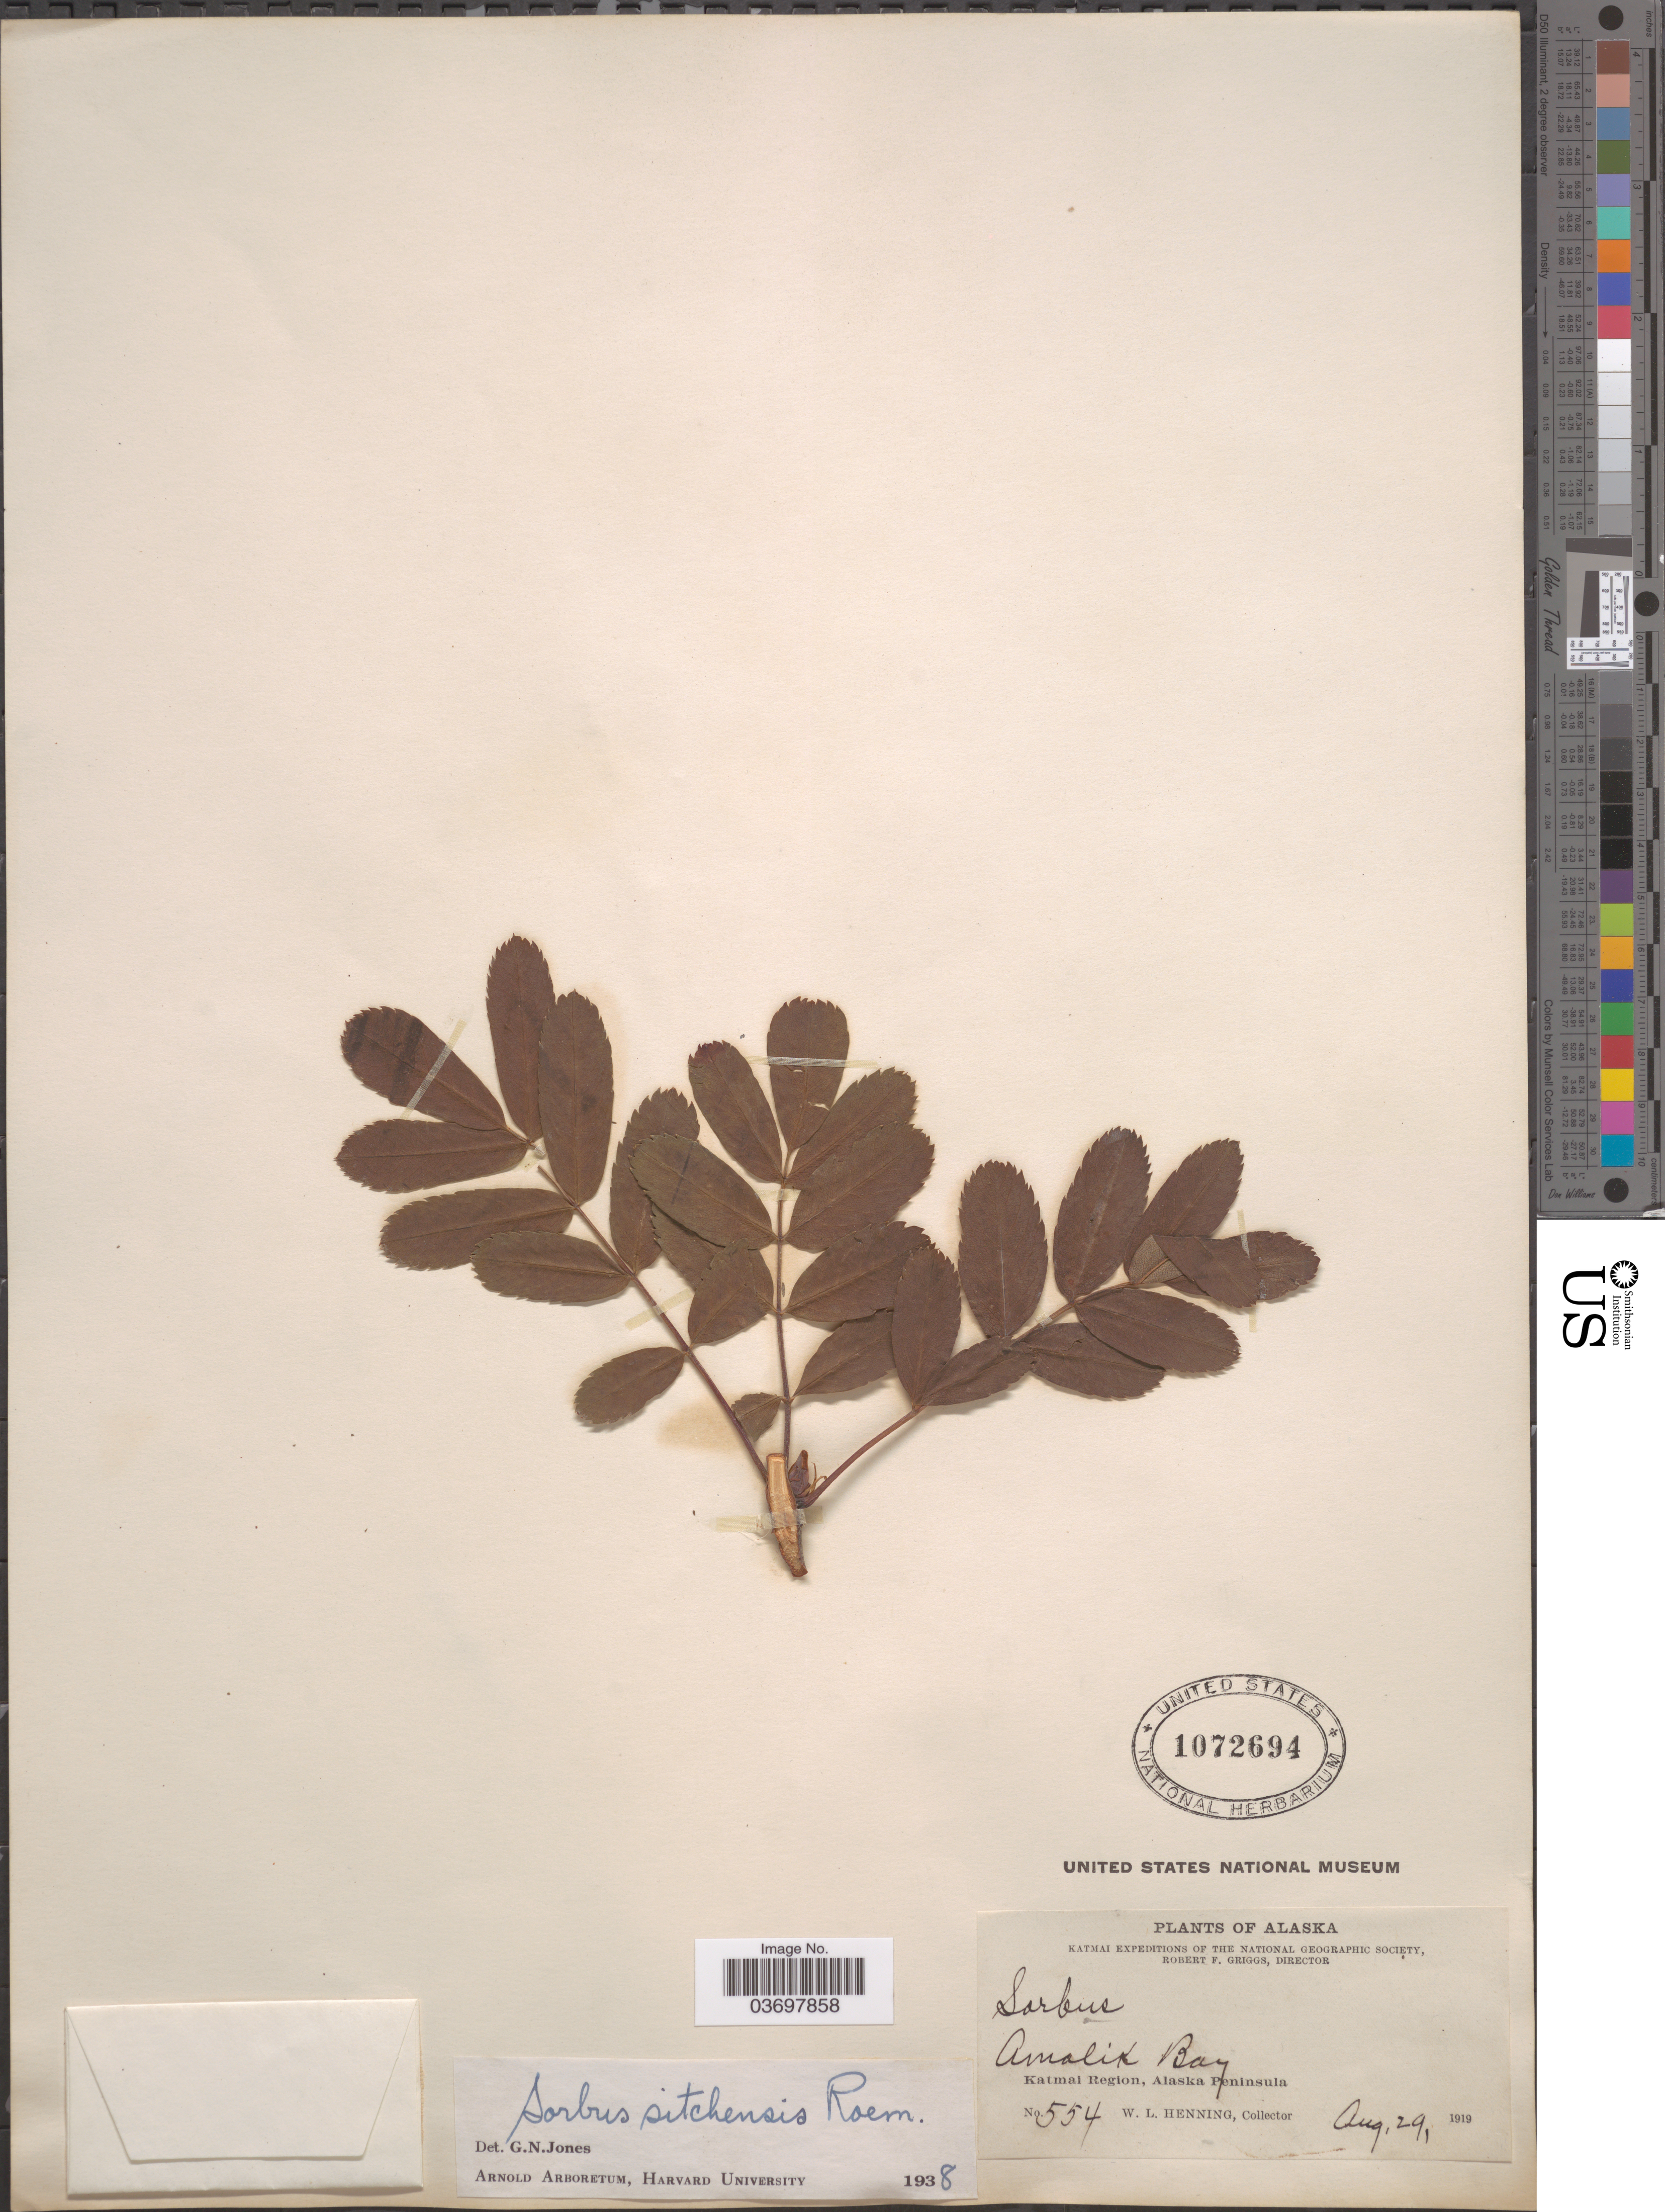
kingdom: Plantae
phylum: Tracheophyta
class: Magnoliopsida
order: Rosales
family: Rosaceae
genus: Sorbus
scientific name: Sorbus sitchensis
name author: M. Roem.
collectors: W. Henning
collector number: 554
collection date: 1919-08-29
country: United States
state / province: Alaska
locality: Amalix Bay. Katmai Region, Alaska Peninsula.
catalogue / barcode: US 1072694